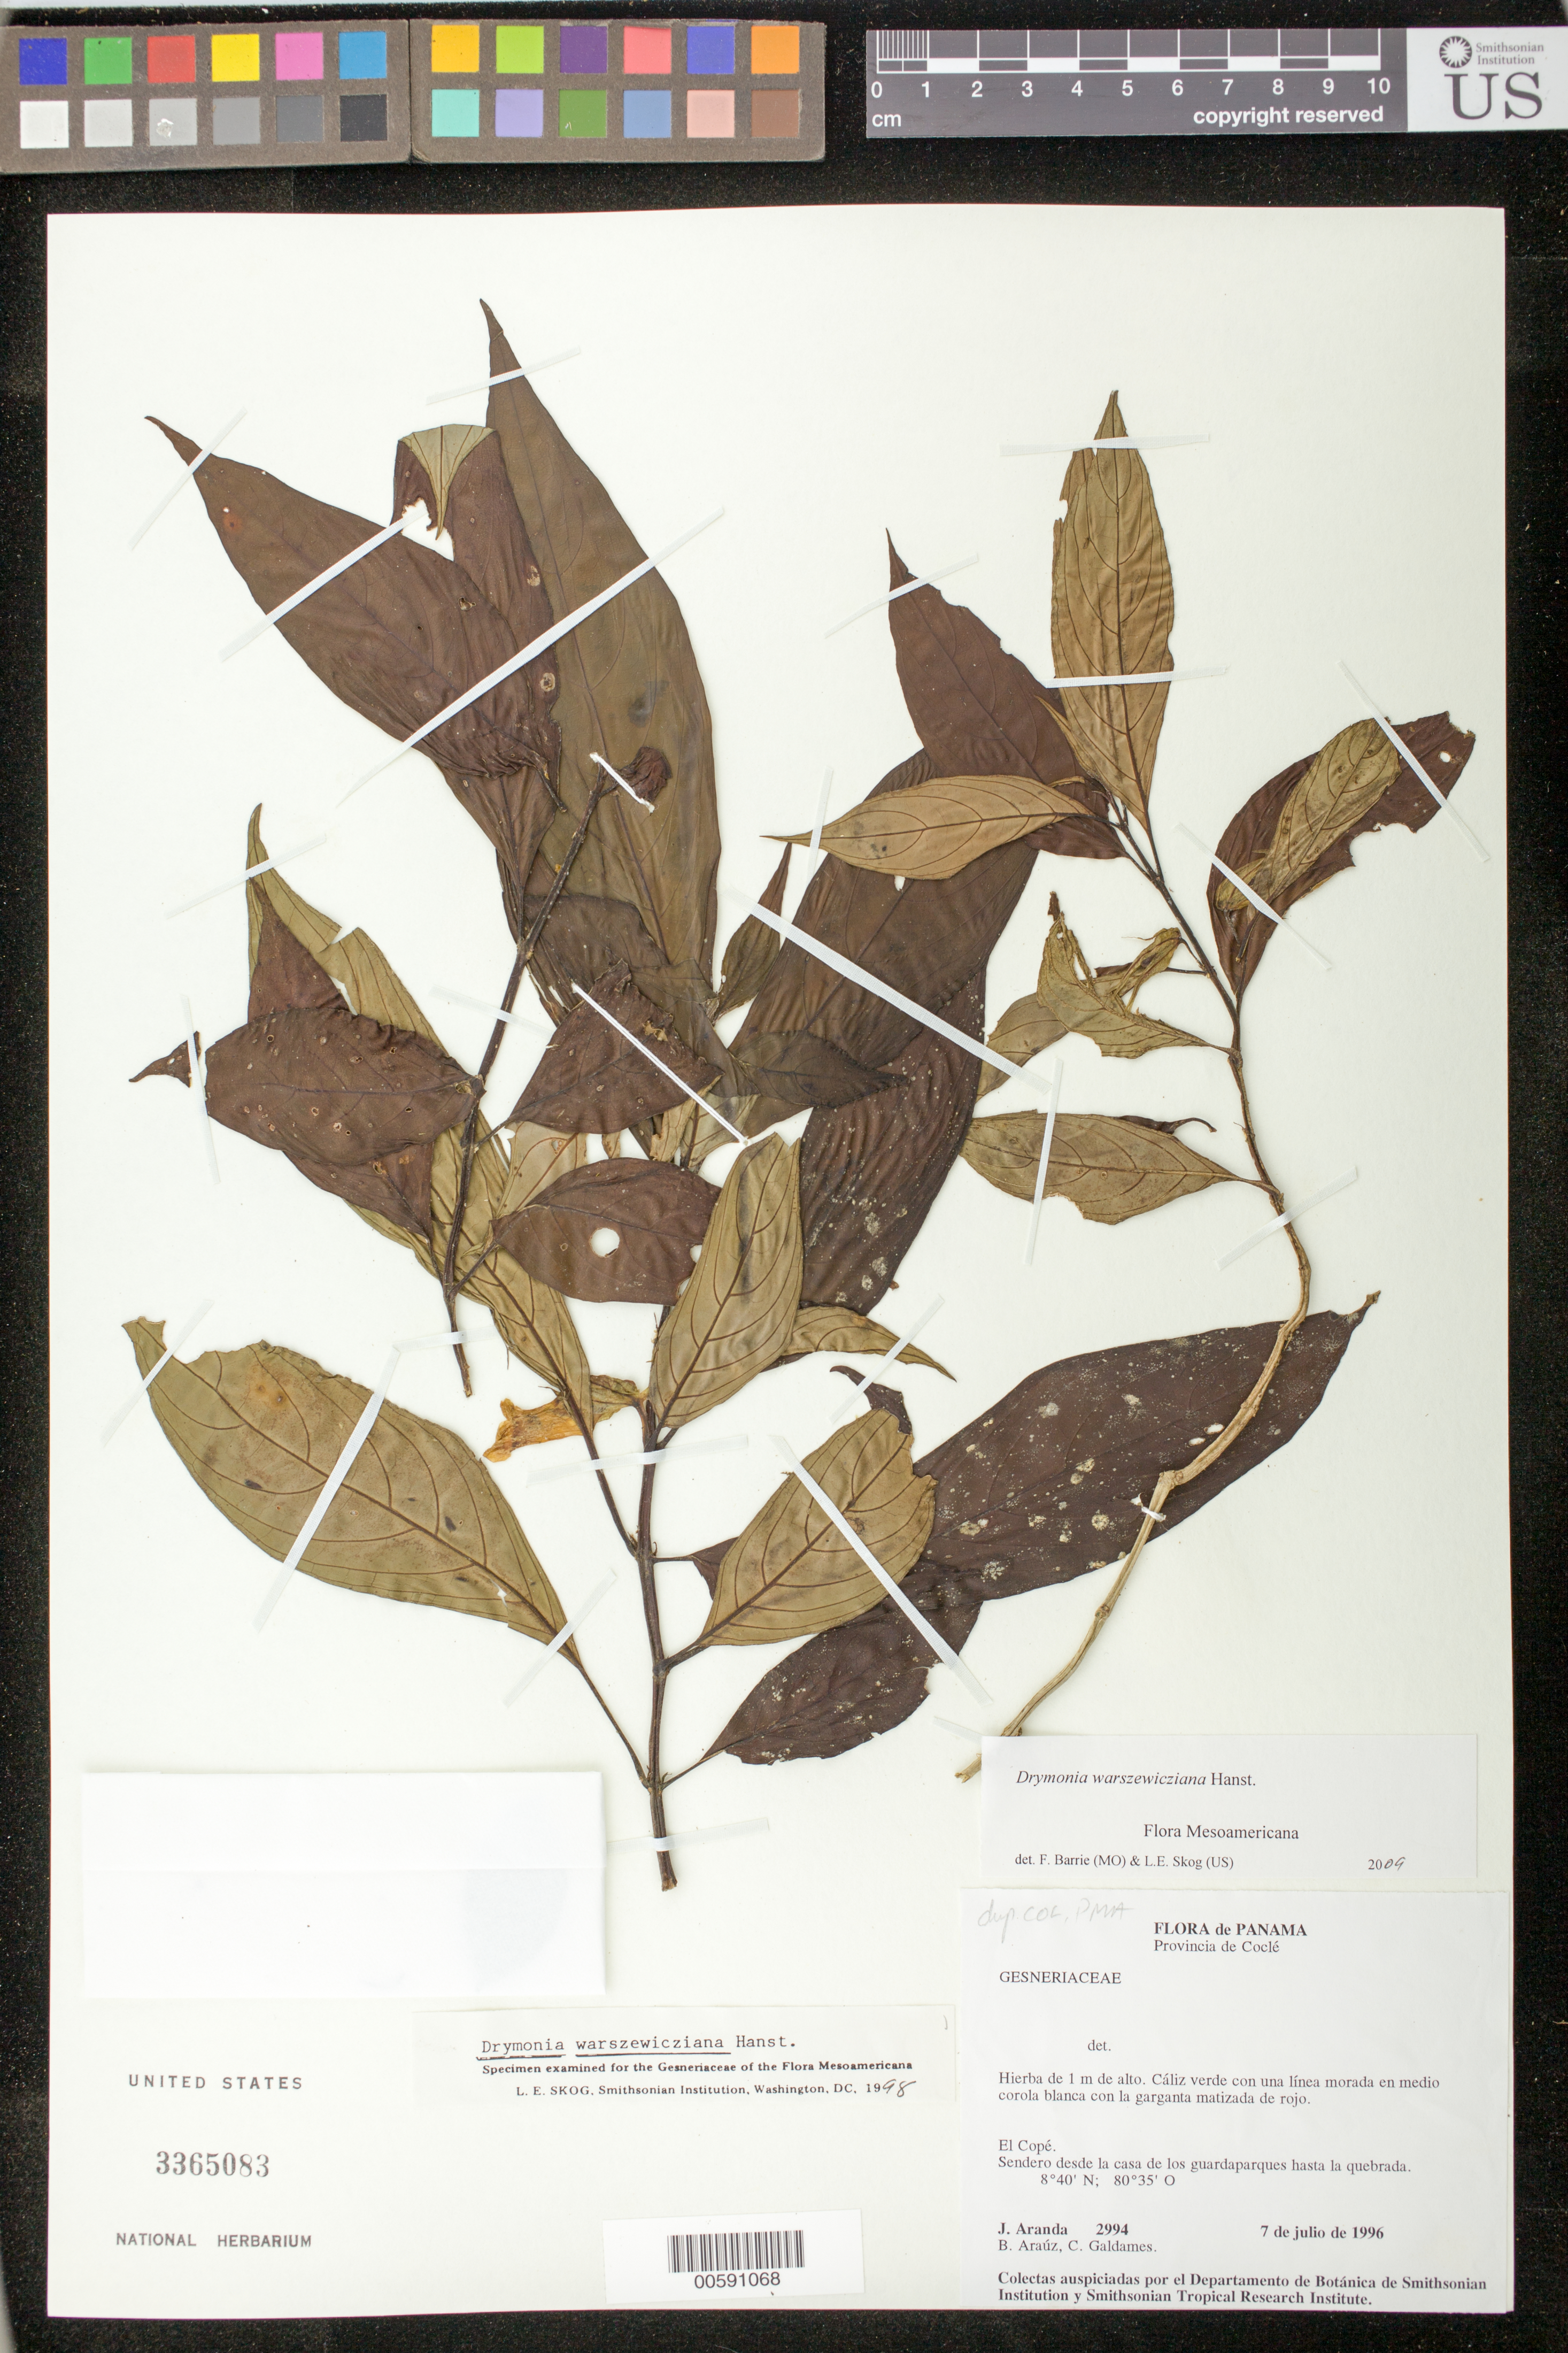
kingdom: Plantae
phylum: Tracheophyta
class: Magnoliopsida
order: Lamiales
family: Gesneriaceae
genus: Drymonia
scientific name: Drymonia warszewicziana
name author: Hanst.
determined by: Skog, Laurence E.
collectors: J. Aranda, B. Araúz & C. Galdames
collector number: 2994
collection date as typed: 07 Jul 1996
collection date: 1996-07-07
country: Panama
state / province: Coclé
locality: El Copé; sendero desde la casa de los guaraparques hasta la quebrada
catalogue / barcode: US 3365083